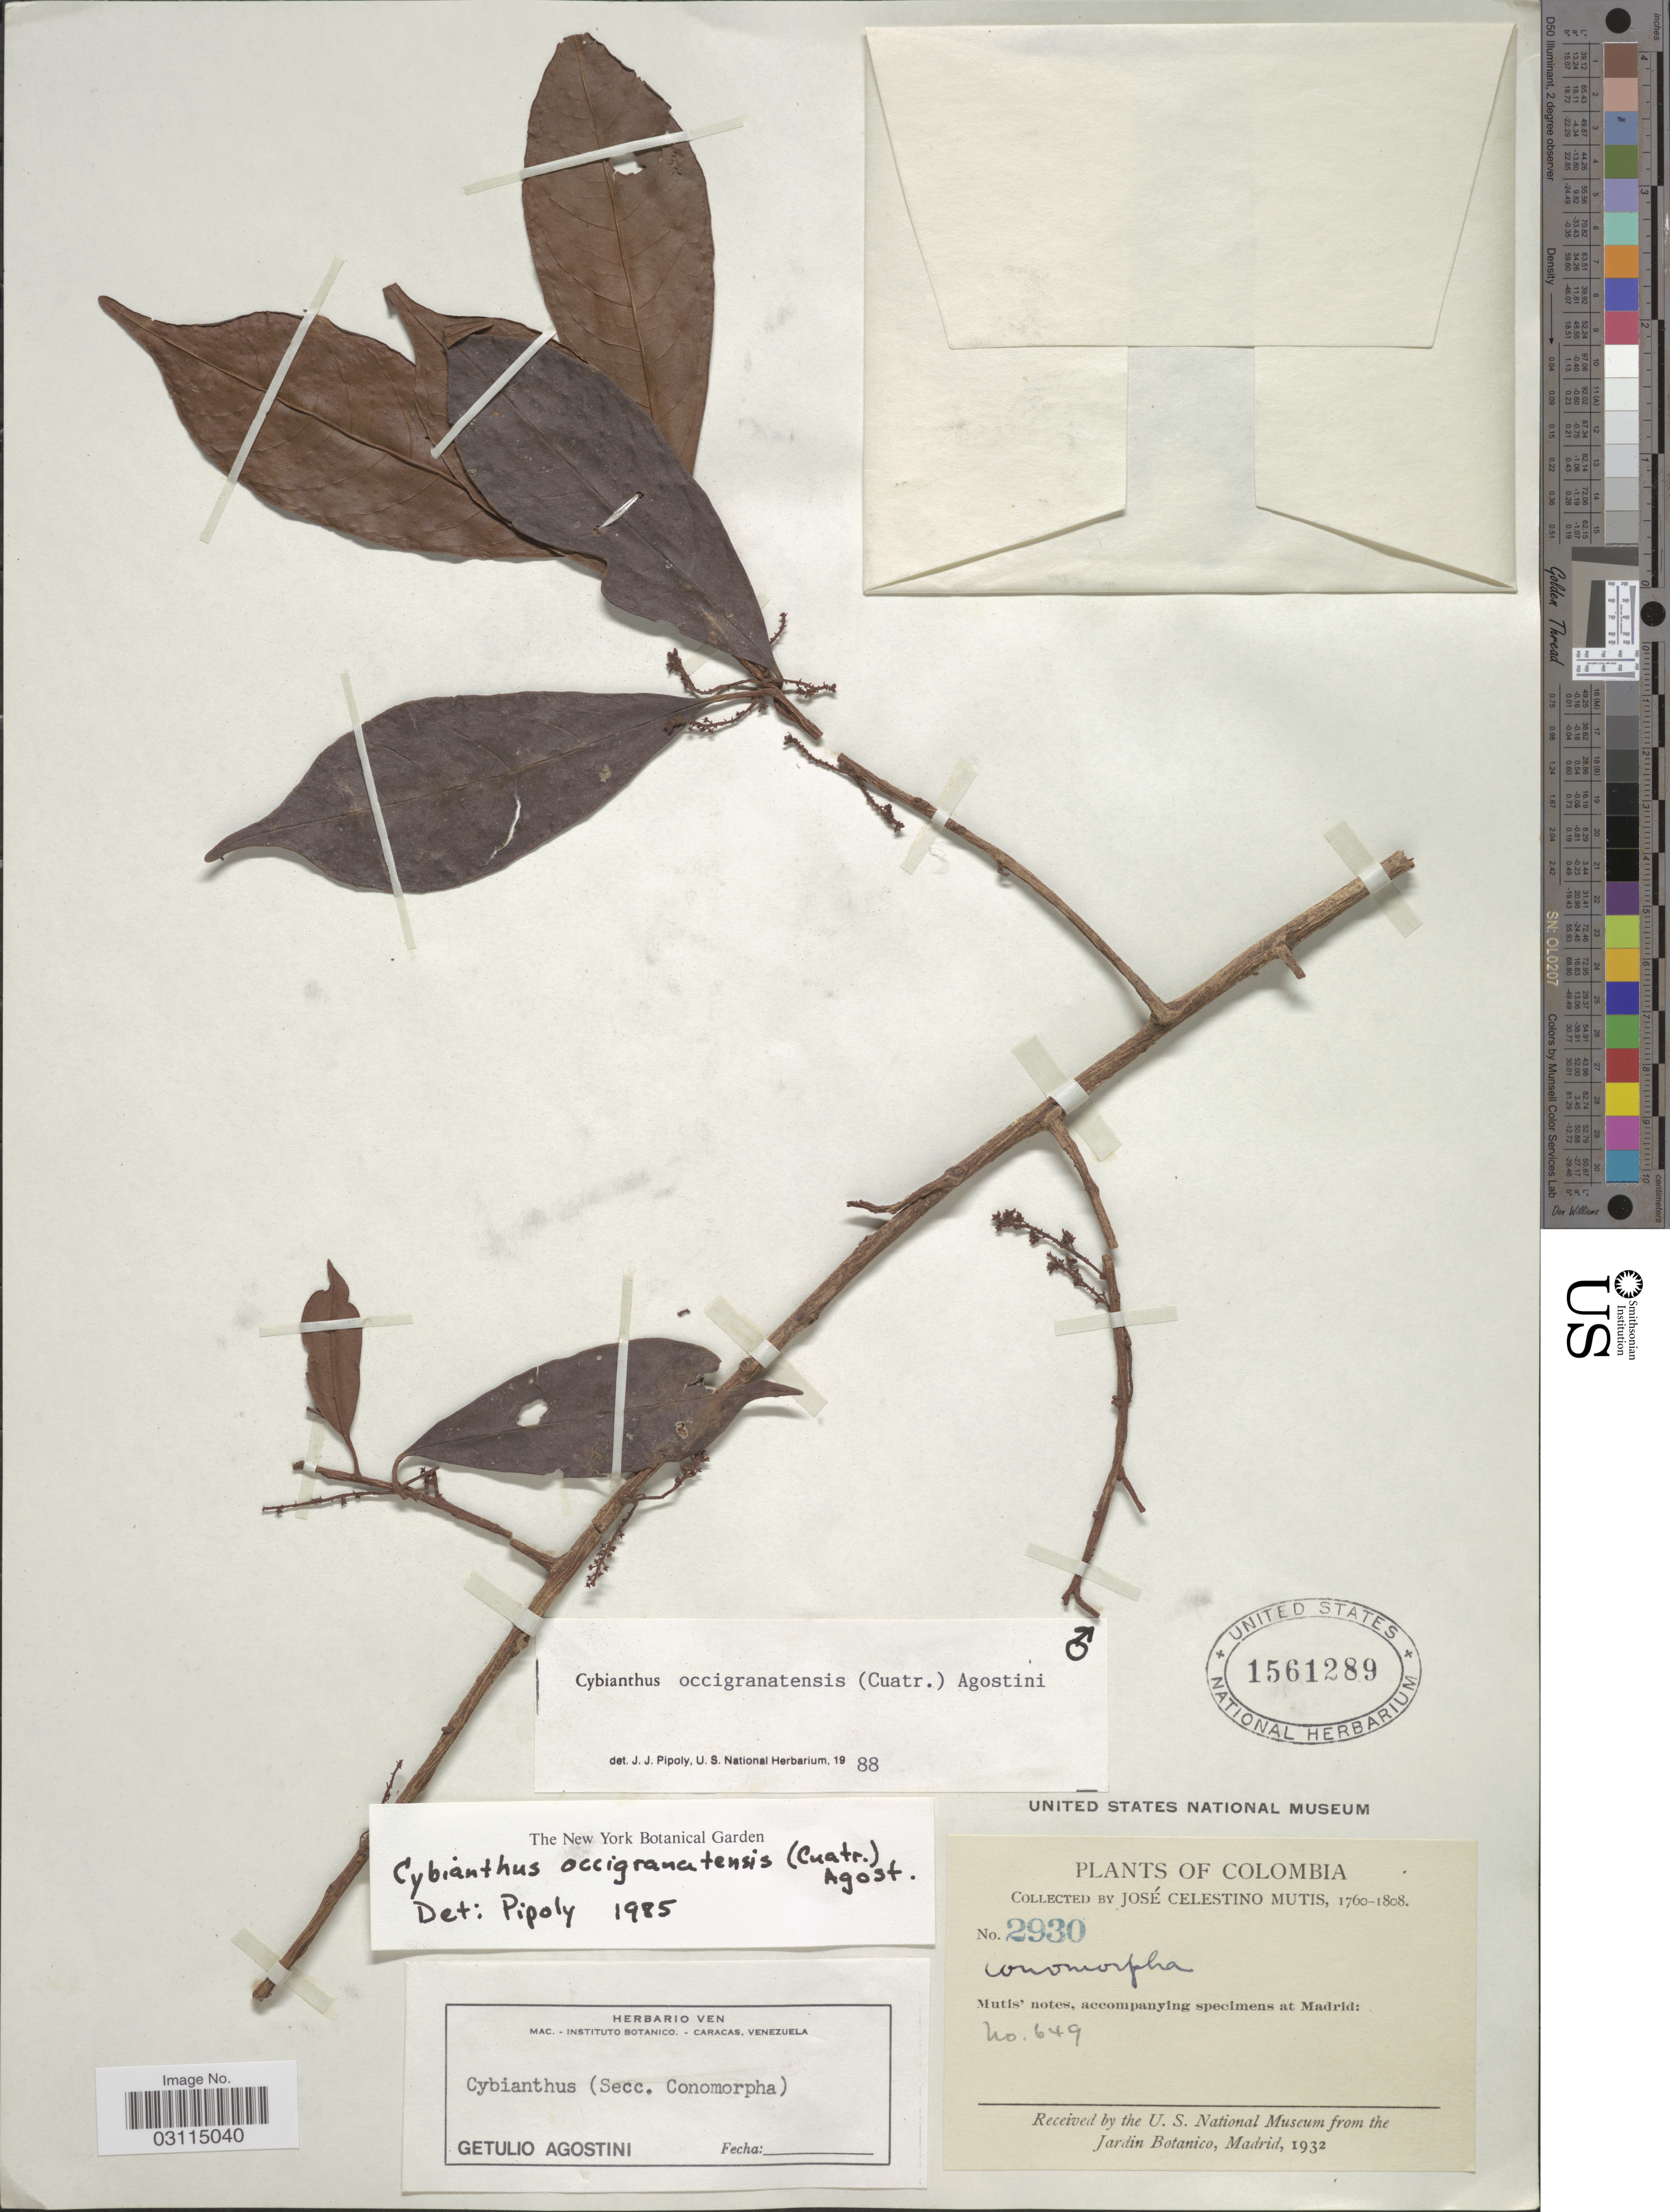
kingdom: Plantae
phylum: Tracheophyta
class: Magnoliopsida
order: Ericales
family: Primulaceae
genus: Cybianthus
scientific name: Cybianthus occigranatensis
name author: (Cuatrec.) G. Agostini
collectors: J. C. B. Mutis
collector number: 2930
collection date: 1760/1808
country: Colombia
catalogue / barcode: US 1561289